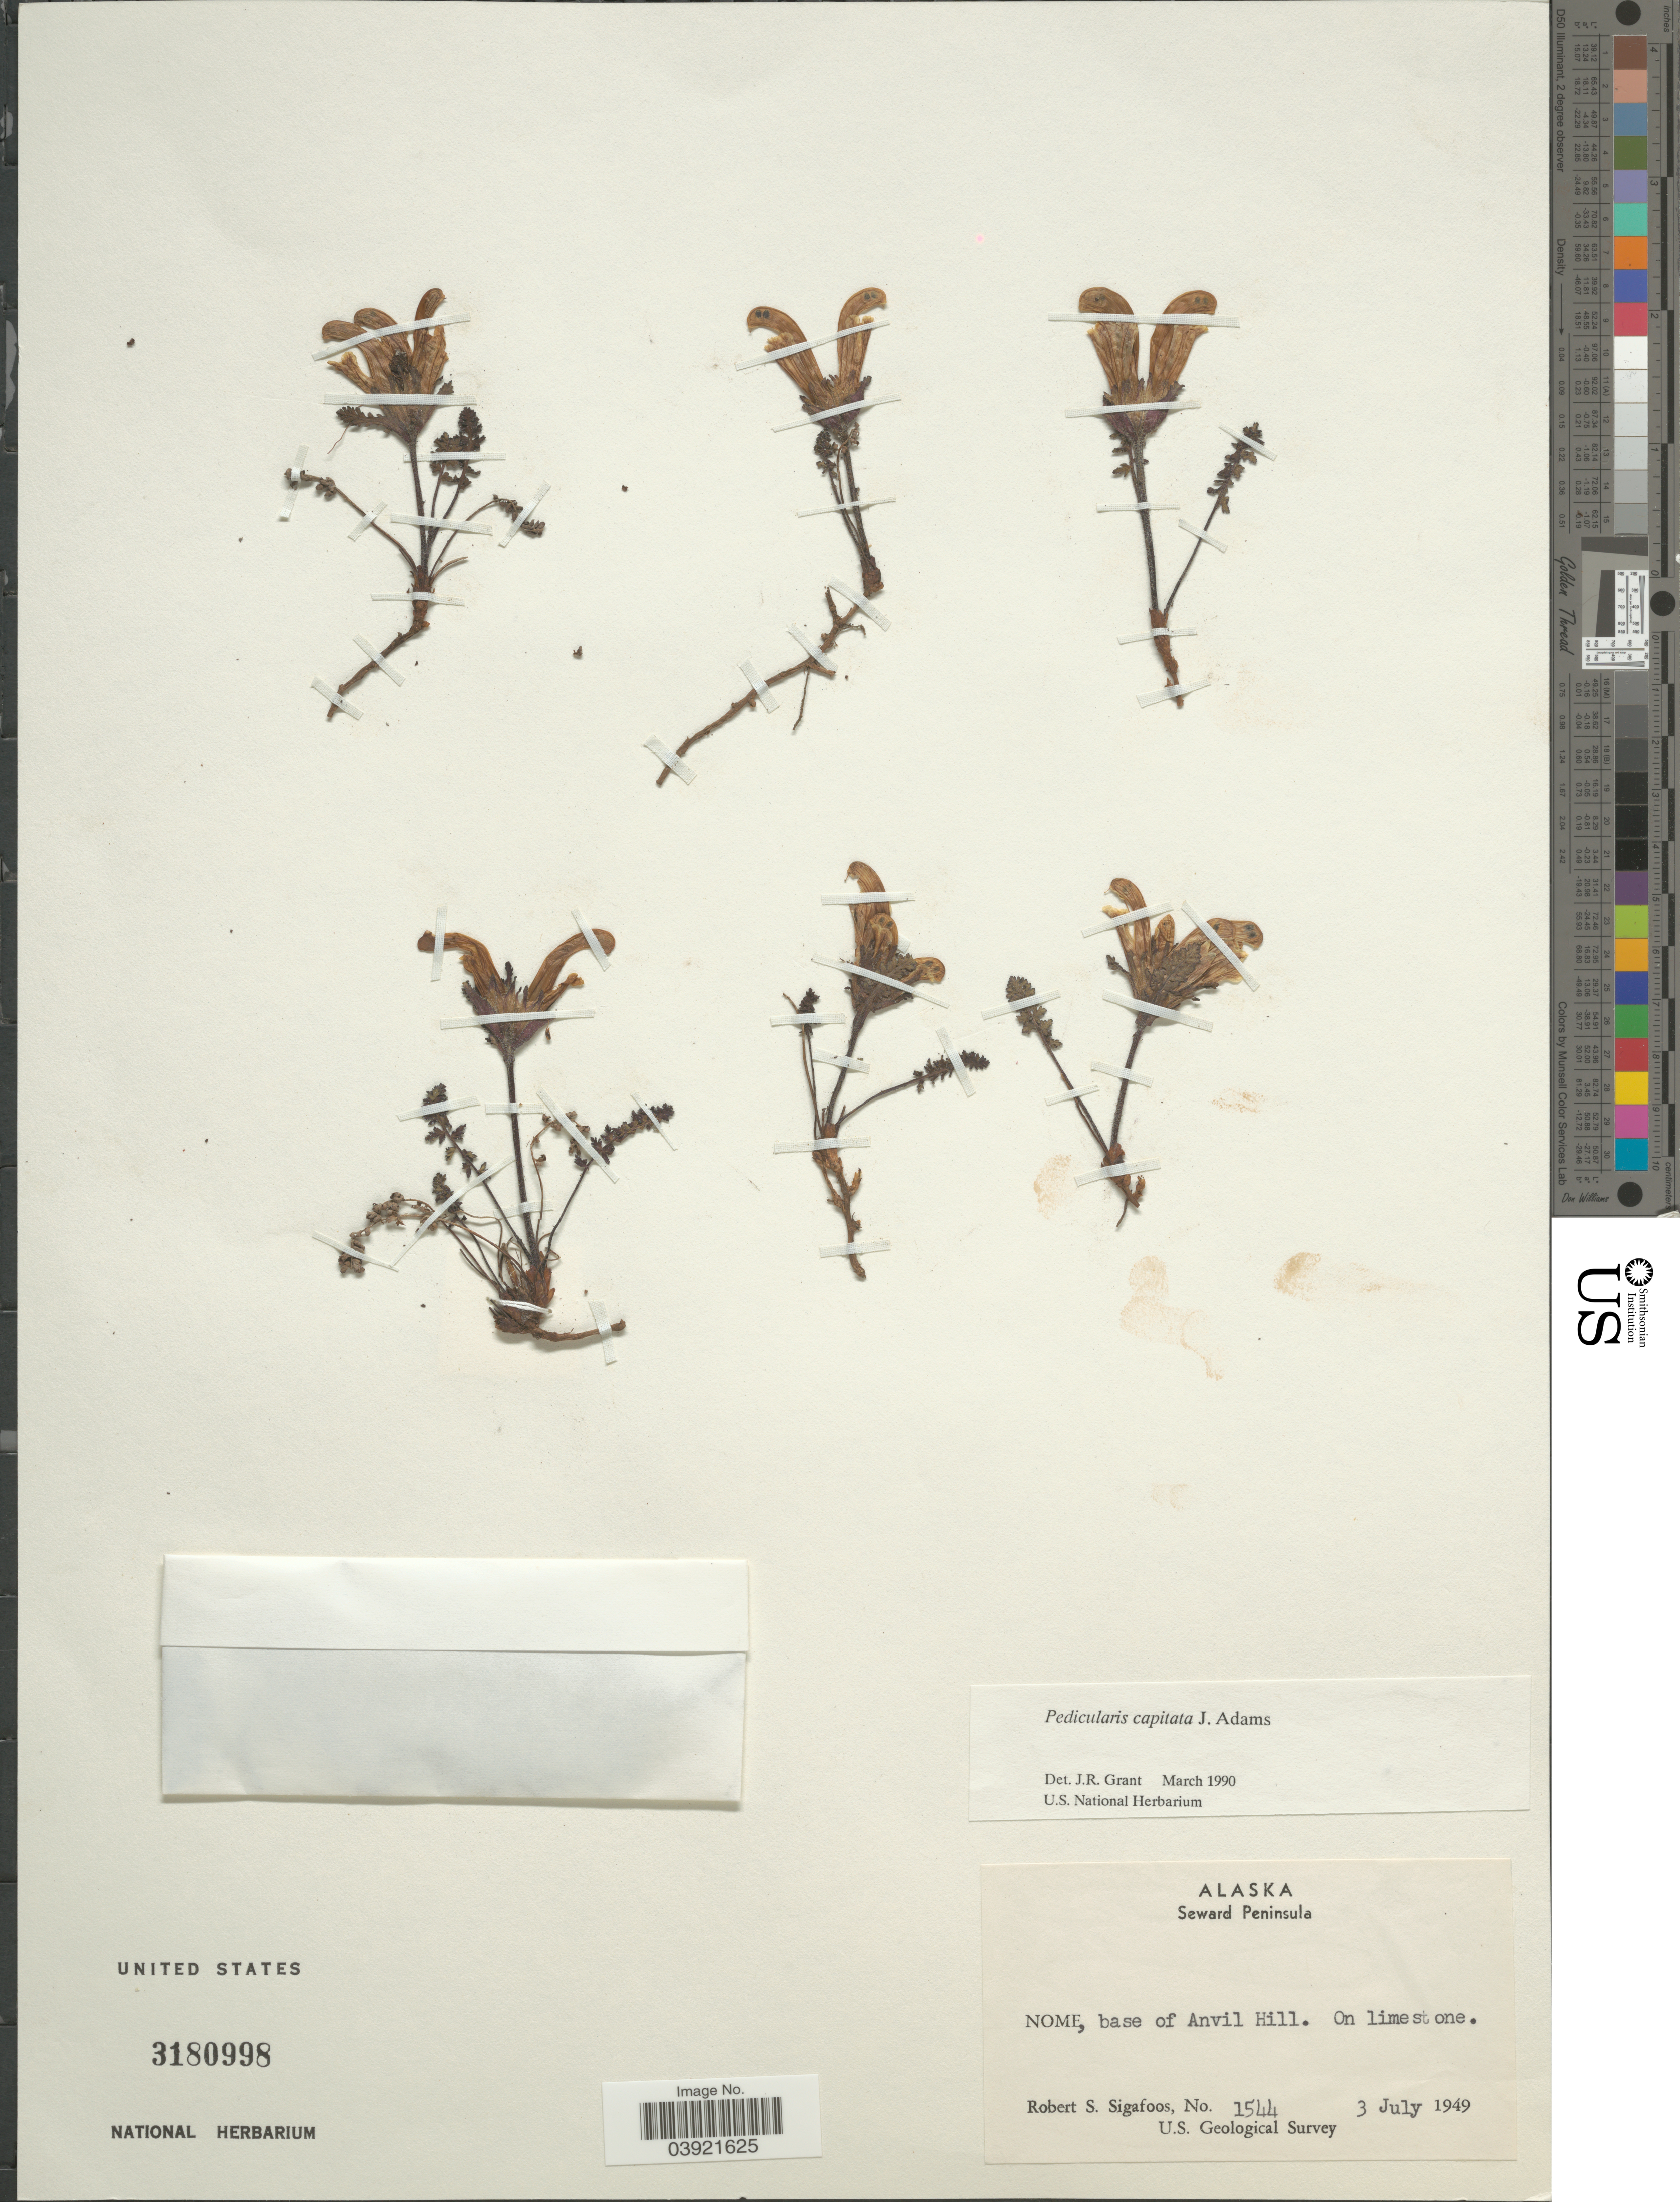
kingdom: Plantae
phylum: Tracheophyta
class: Magnoliopsida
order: Lamiales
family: Orobanchaceae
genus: Pedicularis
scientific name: Pedicularis capitata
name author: Adams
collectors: R. Sigafoos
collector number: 1544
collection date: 1949-07-03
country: United States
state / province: Alaska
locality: Seward Peninsula. Nome, base of Anvil Hill.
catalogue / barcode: US 3180998